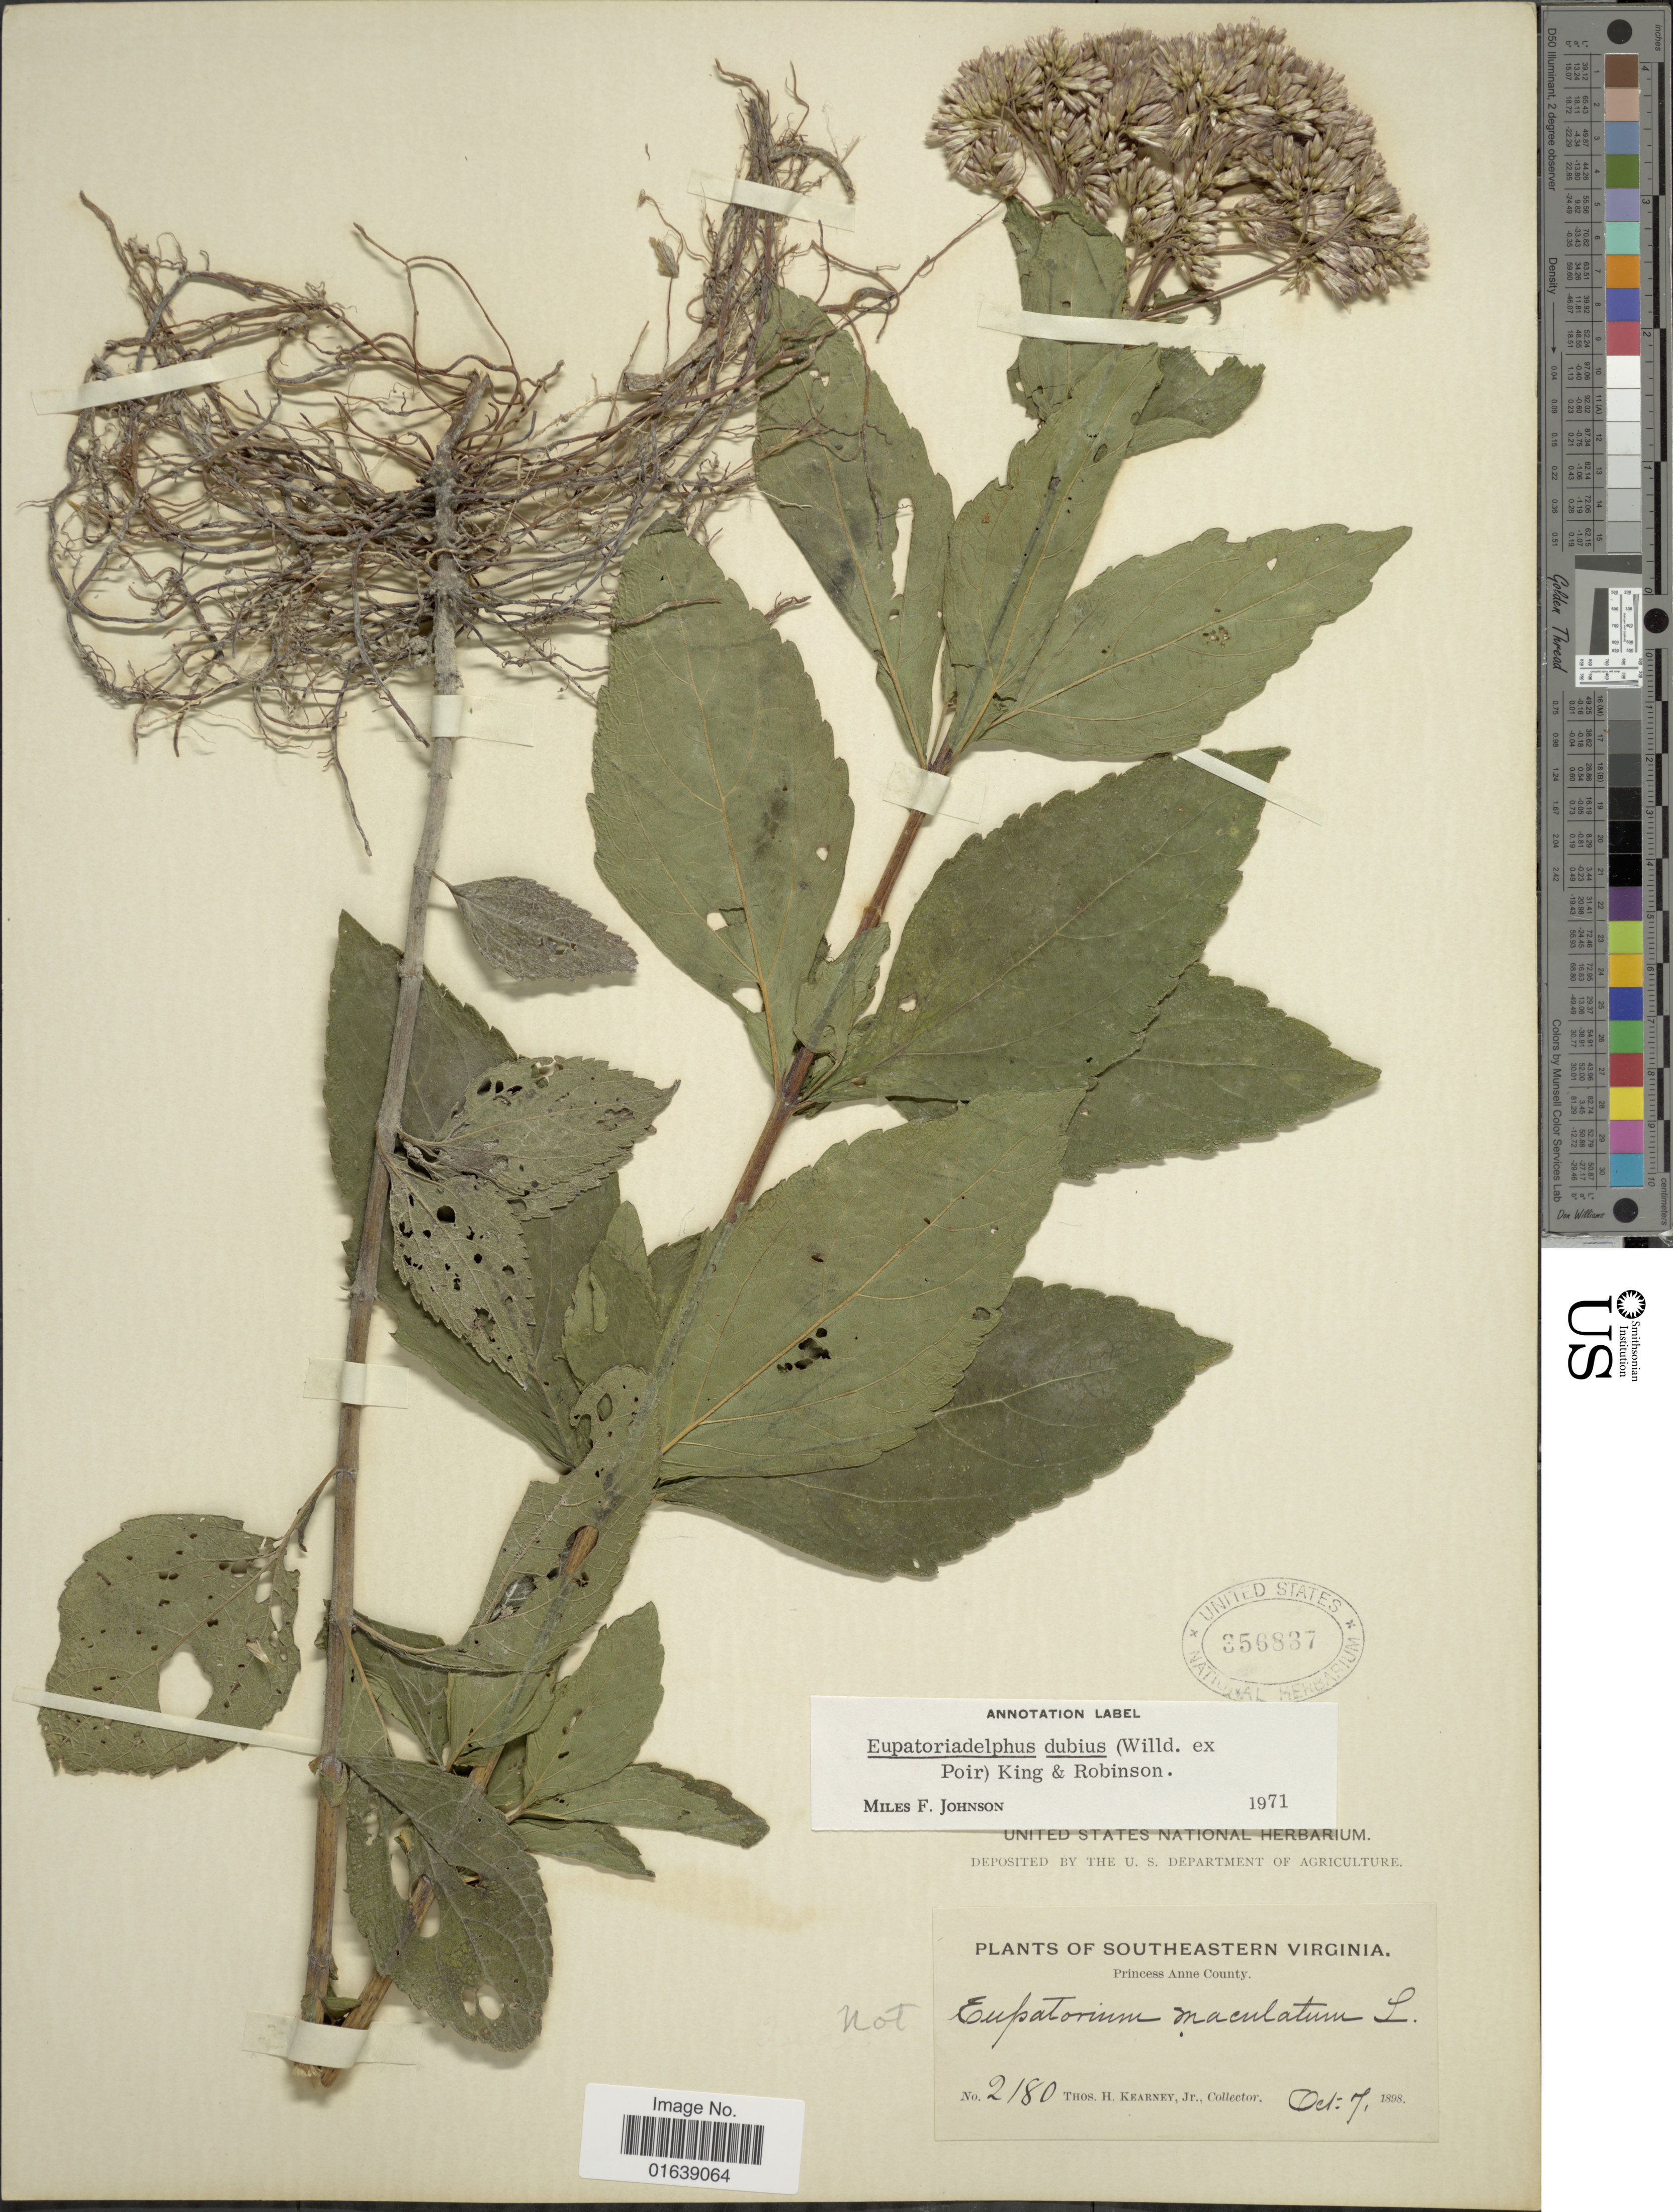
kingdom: Plantae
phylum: Tracheophyta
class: Magnoliopsida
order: Asterales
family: Asteraceae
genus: Eupatorium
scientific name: Eupatorium dubium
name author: Willd. ex Poir.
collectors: T. H. Kearney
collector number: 2180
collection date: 1898-10-07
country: United States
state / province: Virginia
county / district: City of Virginia Beach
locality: Southeastern Virginia. Princess Anne County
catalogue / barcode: US 356837